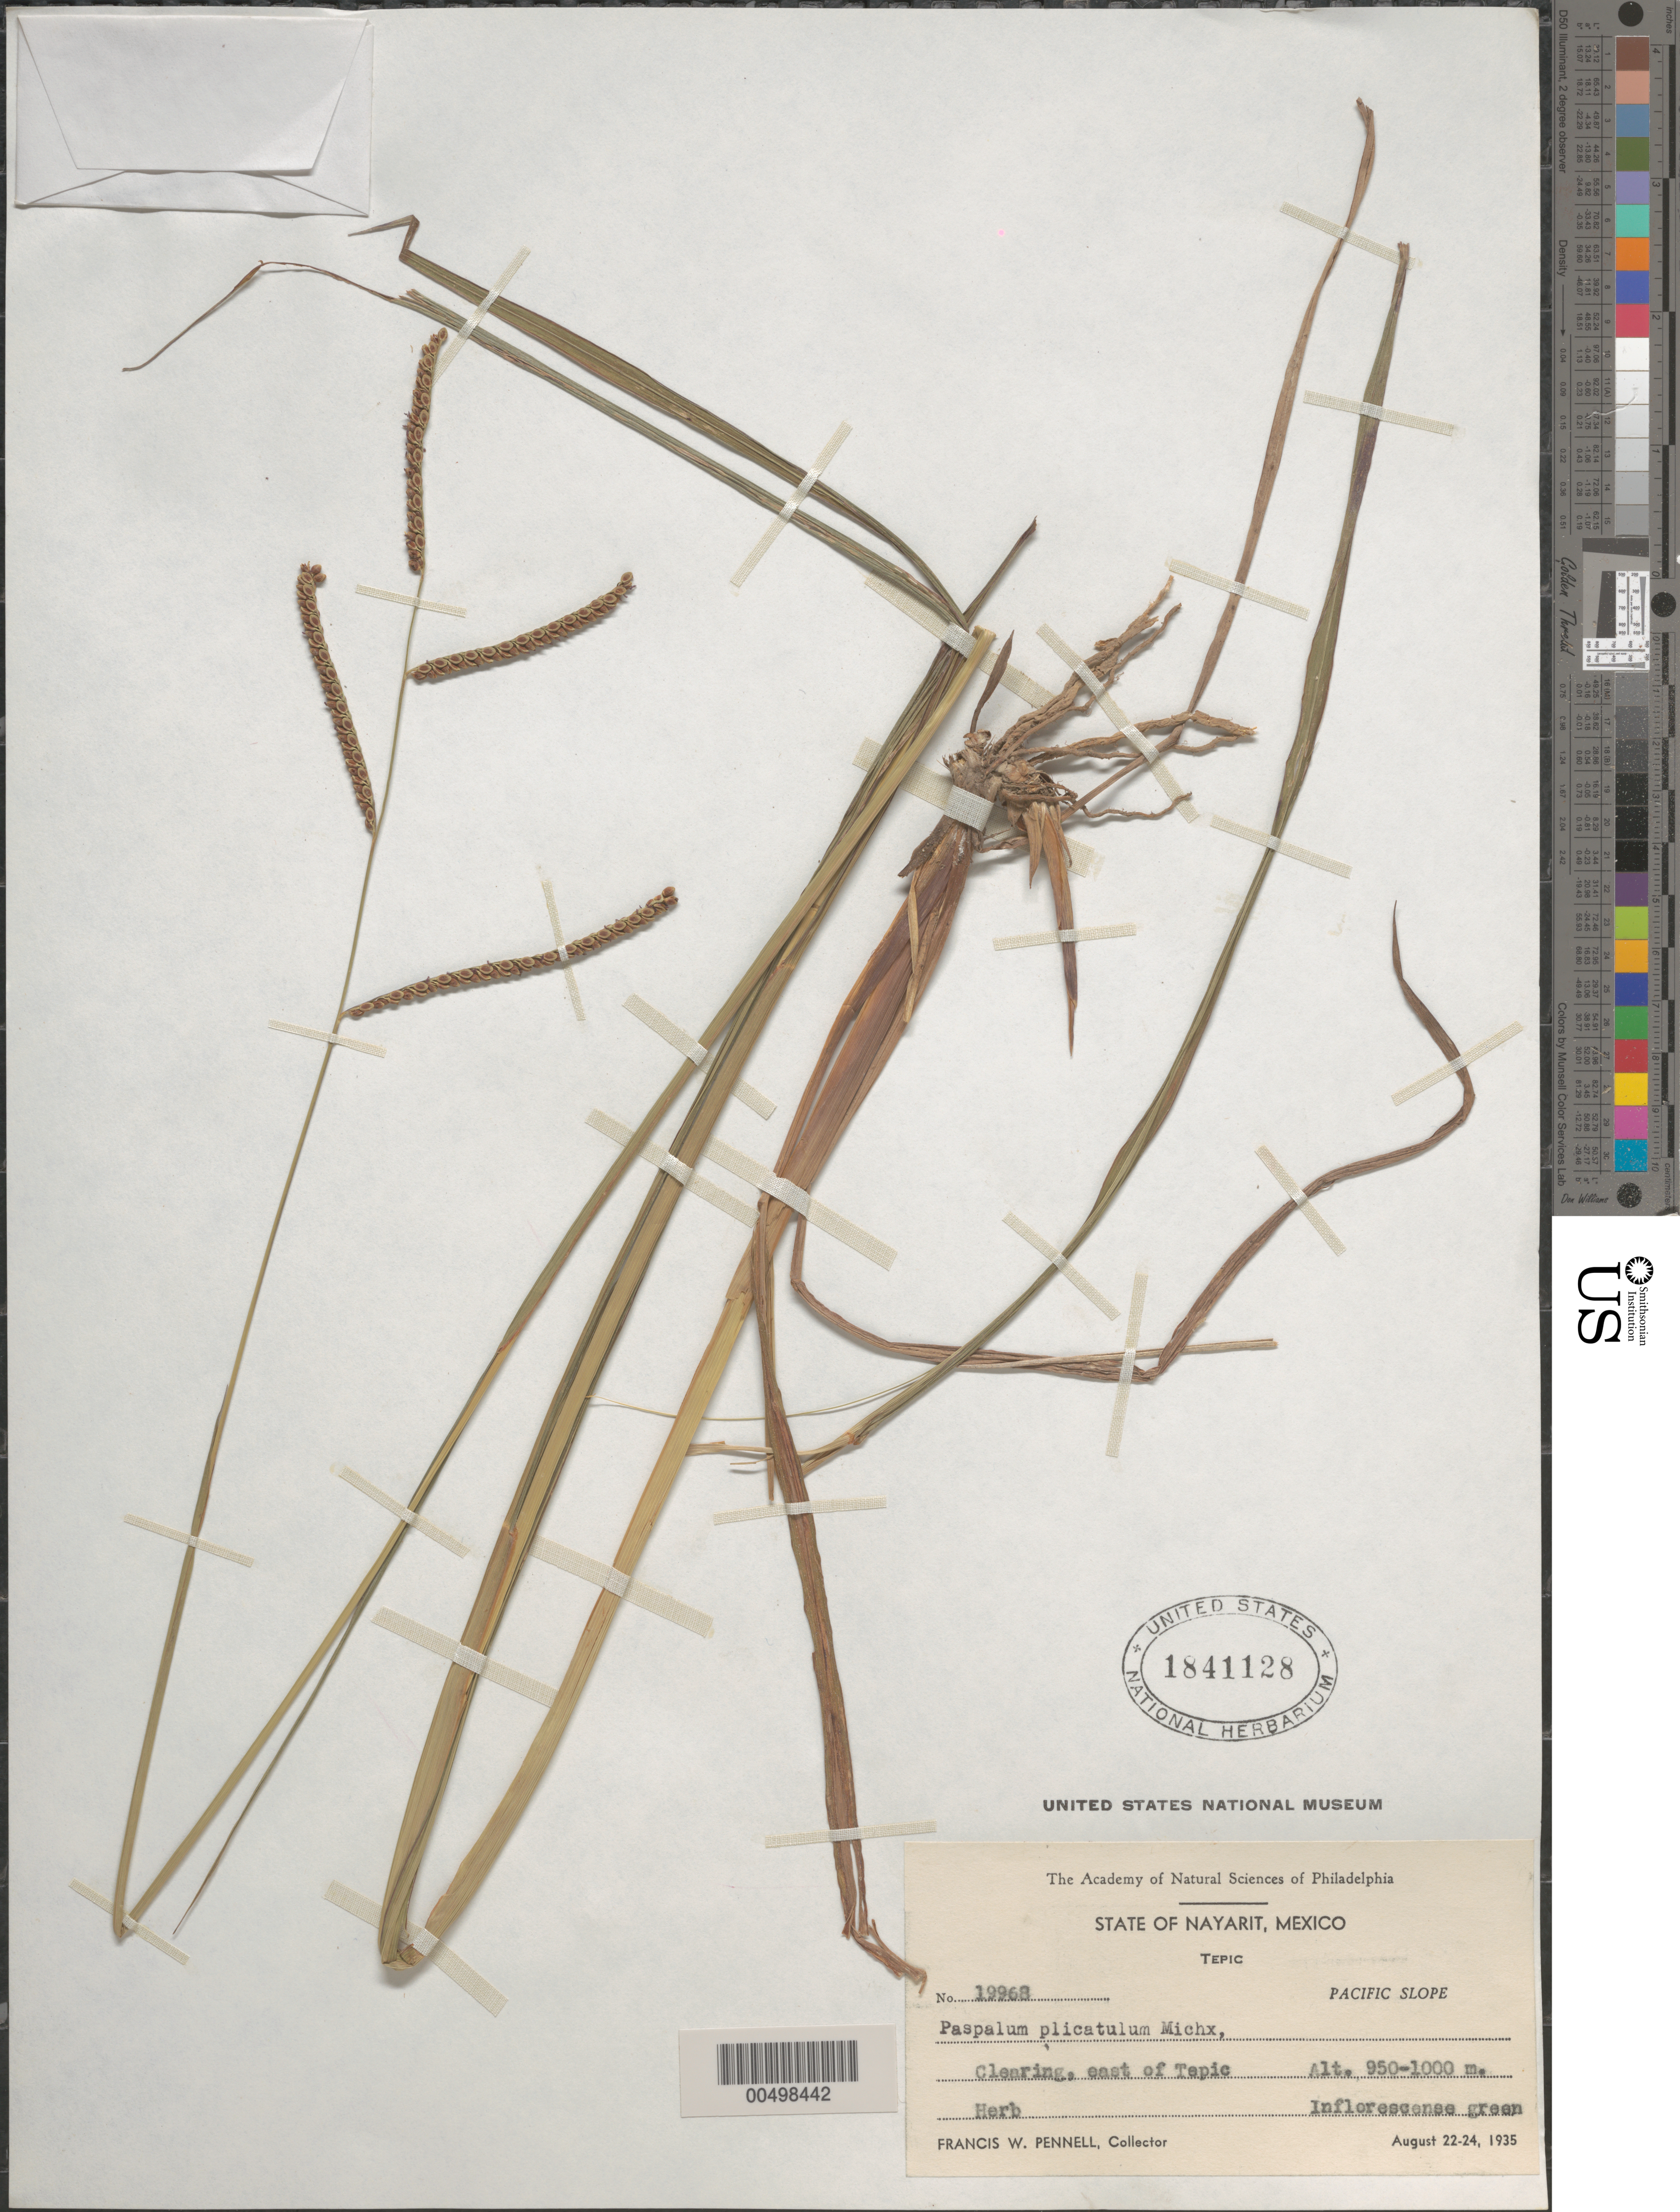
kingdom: Plantae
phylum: Tracheophyta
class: Liliopsida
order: Poales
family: Poaceae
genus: Paspalum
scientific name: Paspalum plicatulum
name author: Michx.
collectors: F. W. Pennell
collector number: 19968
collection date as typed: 22 Aug 1935 to 24 Aug 1935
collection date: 1935-08-22/1935-08-24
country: Mexico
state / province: Nayarit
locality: Pacific Slope, E of Tepic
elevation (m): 950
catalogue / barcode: US 1841128